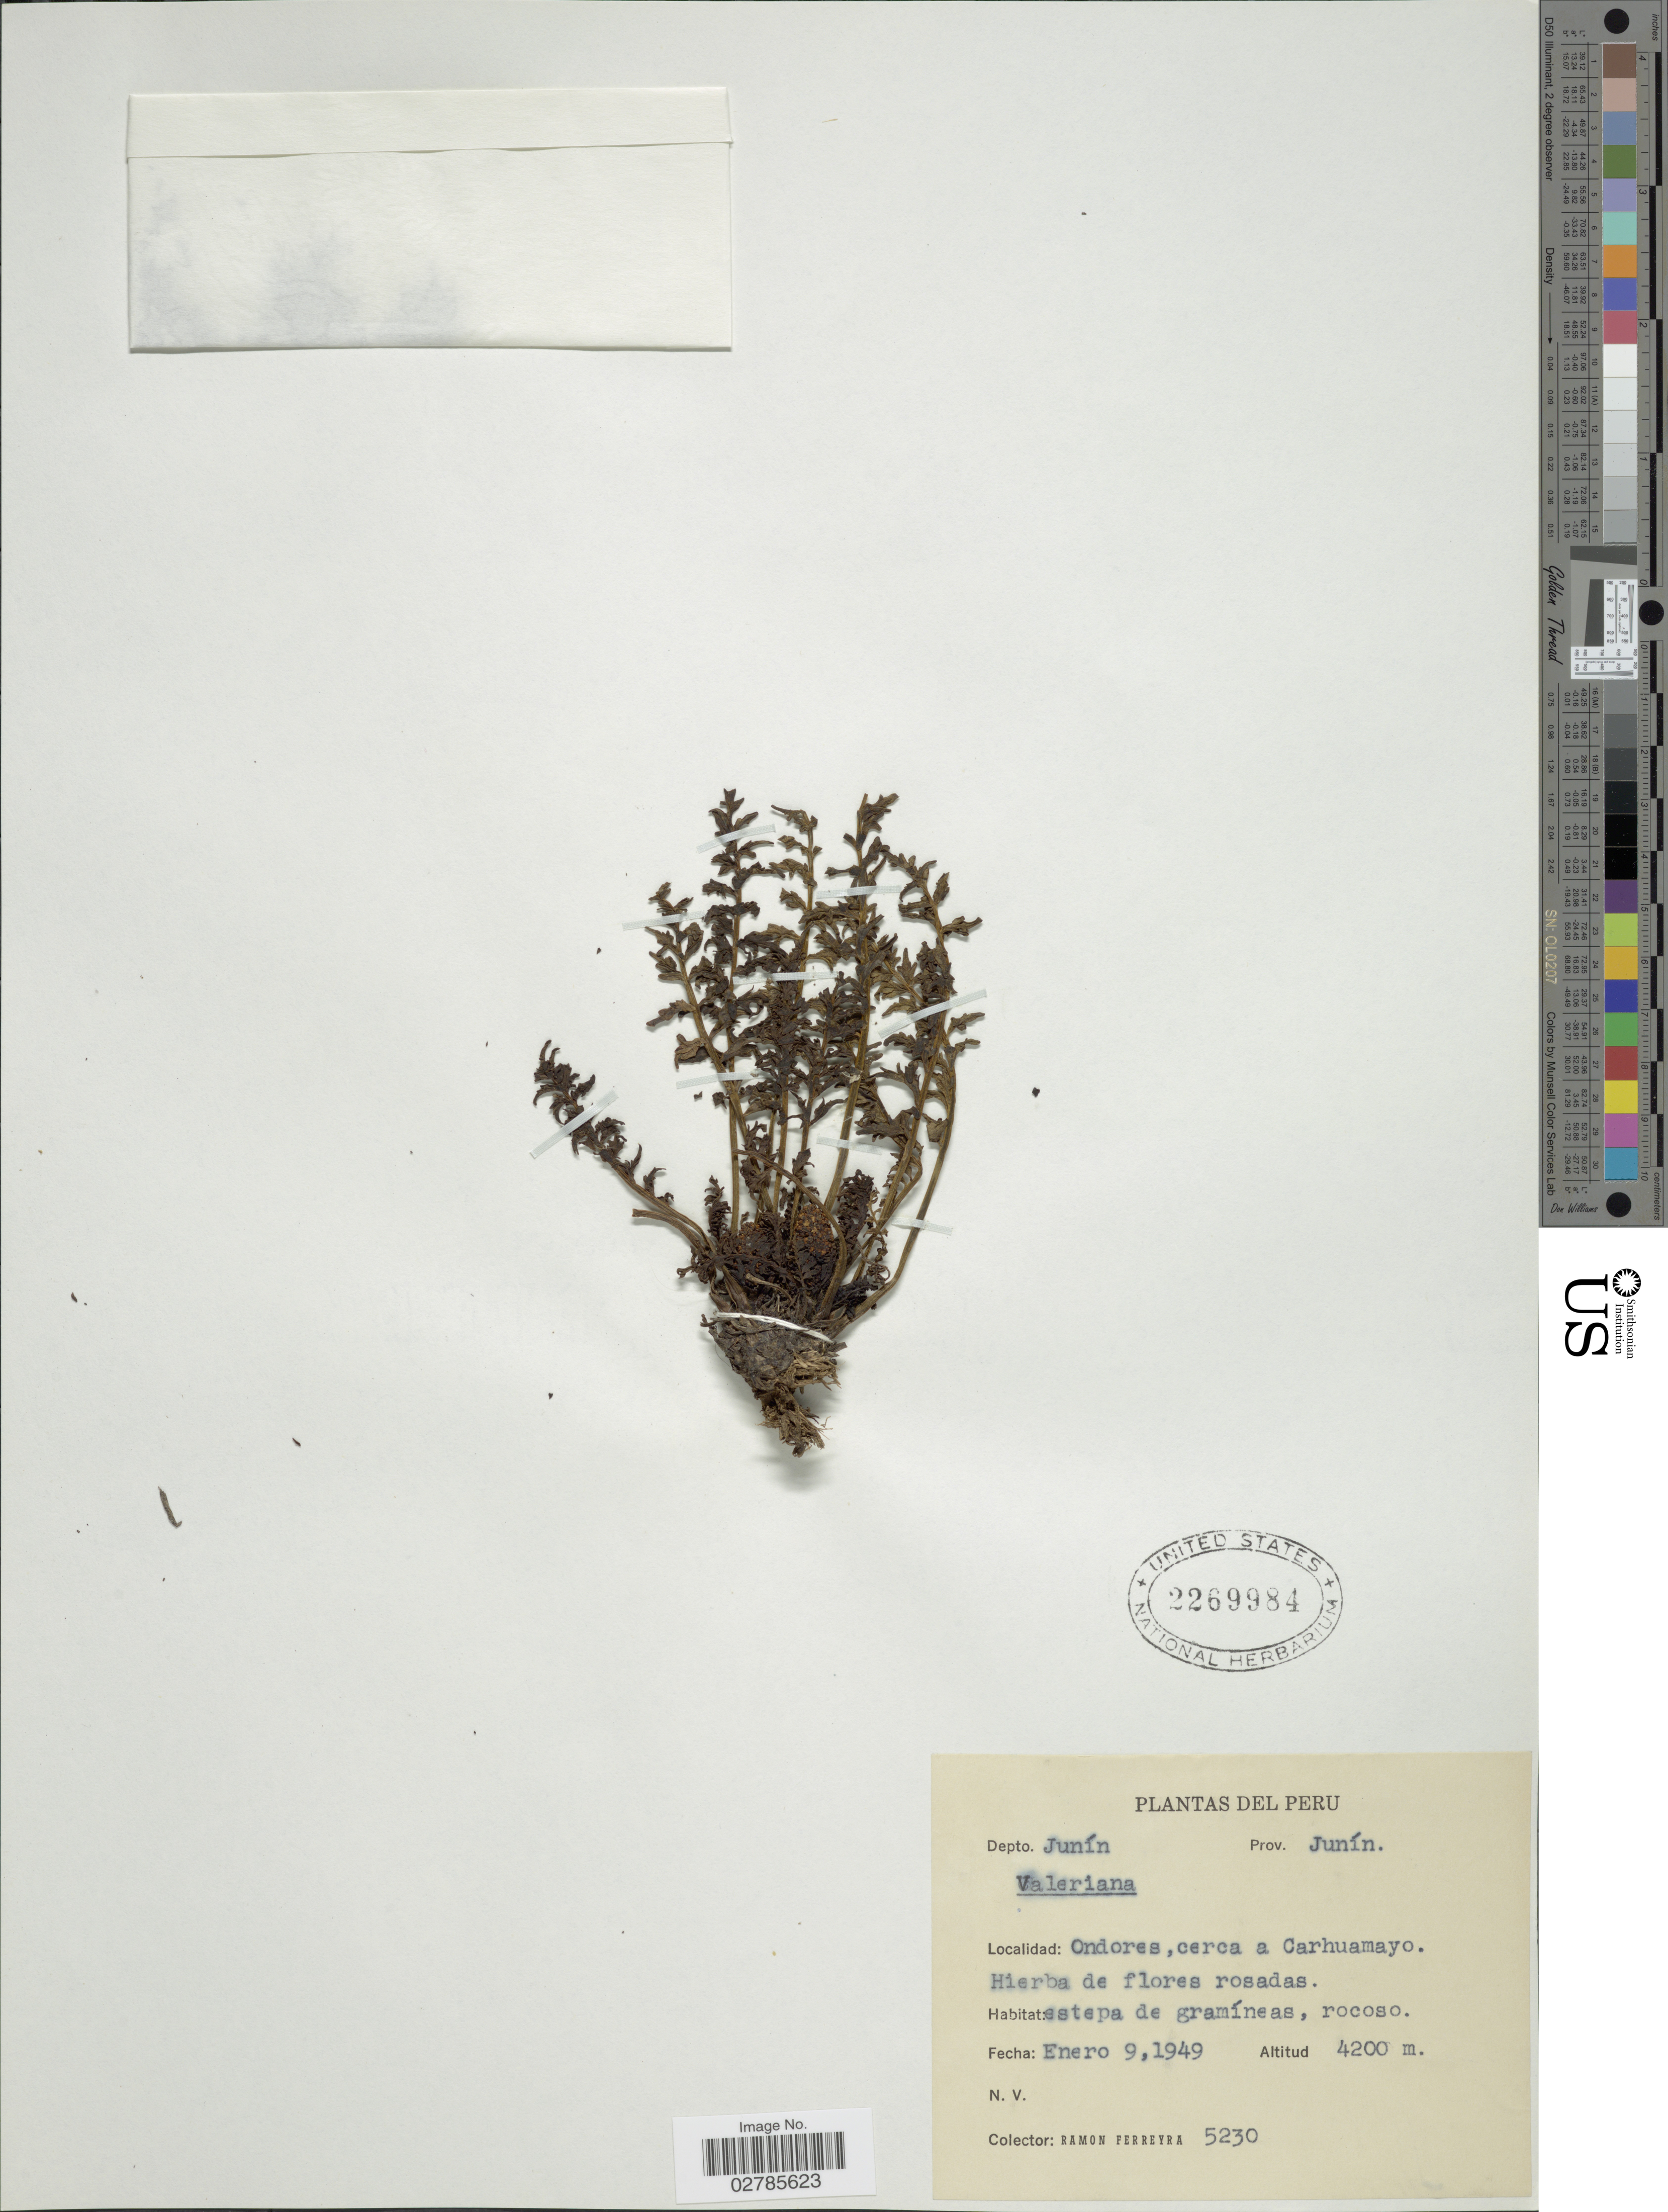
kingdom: Plantae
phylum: Tracheophyta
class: Magnoliopsida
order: Dipsacales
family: Caprifoliaceae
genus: Valeriana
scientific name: Valeriana sp.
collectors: R. A. Ferreyra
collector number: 5230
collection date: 1949-01-09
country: Peru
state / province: Junín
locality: Depto. Junín, Prov. Junín, Ondores, cerca a Carhuamayo.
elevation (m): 4200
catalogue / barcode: US 2269984